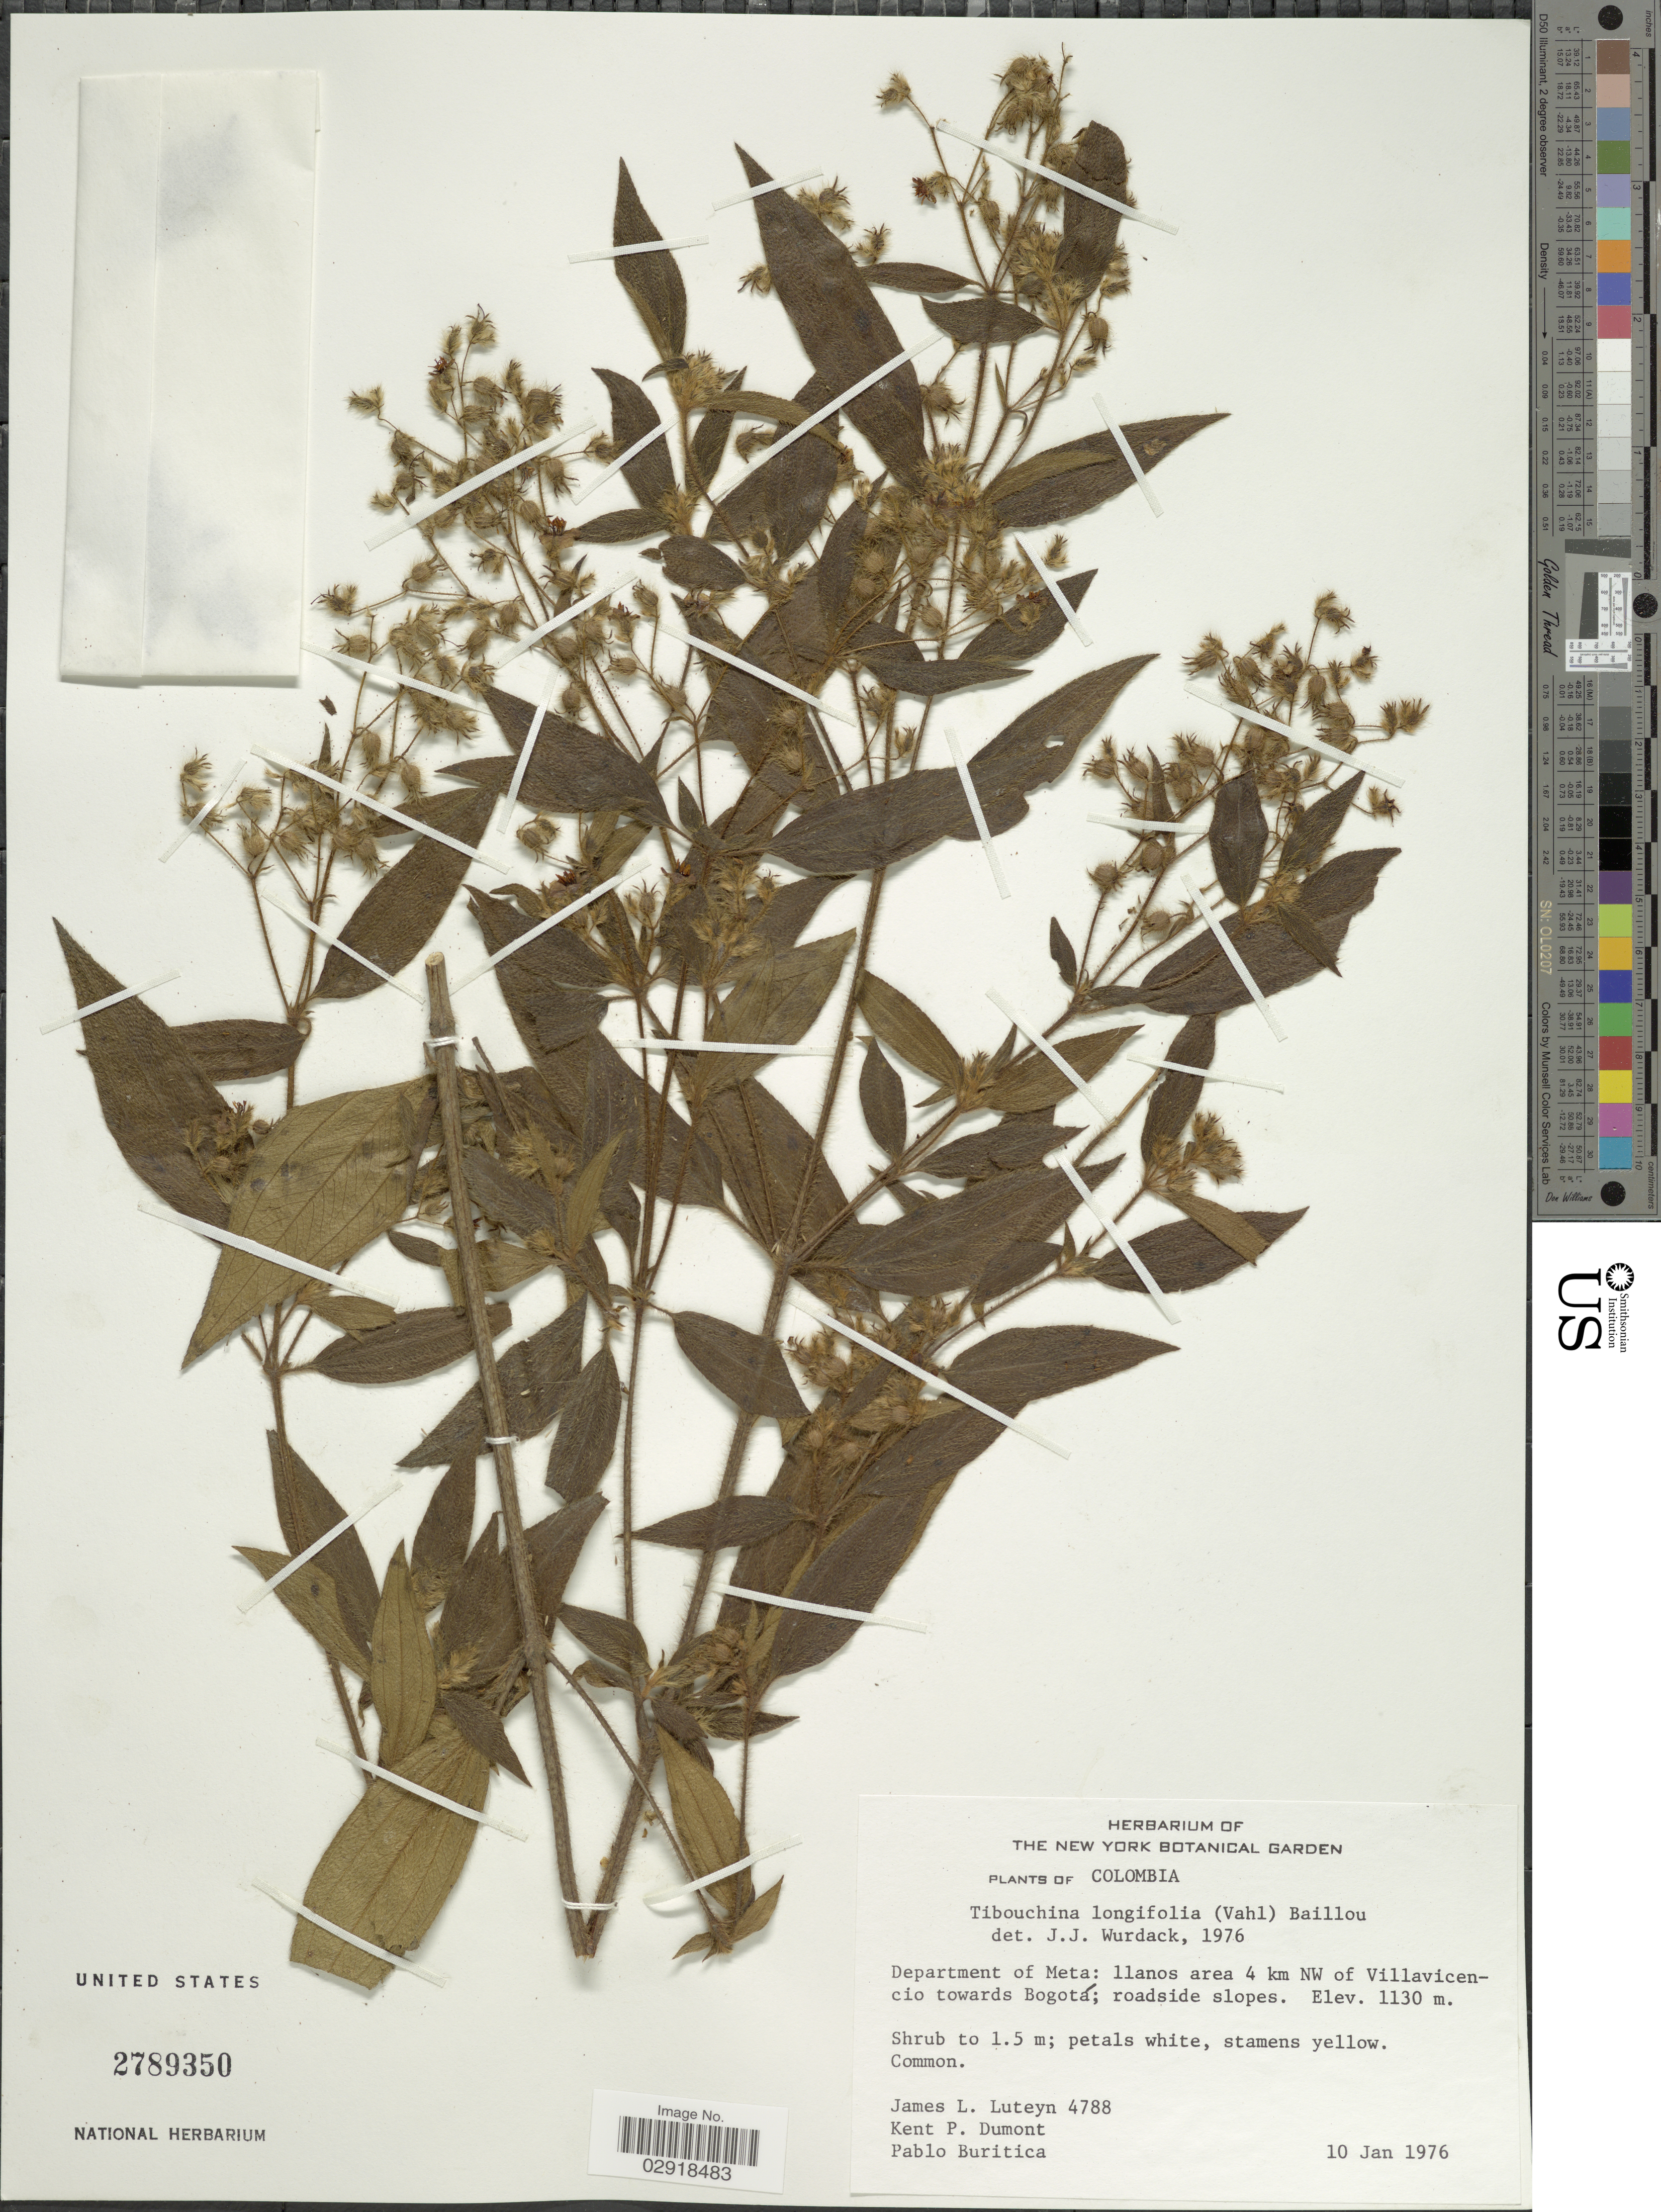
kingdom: Plantae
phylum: Tracheophyta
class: Magnoliopsida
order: Myrtales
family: Melastomataceae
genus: Chaetogastra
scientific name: Chaetogastra longifolia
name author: (Vahl) DC.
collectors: J. L. Luteyn, K. P. Dumont & P. Buritica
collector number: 4788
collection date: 1976-01-10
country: Colombia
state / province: Meta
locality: Department of Meta, llanos area 4 km NW of Villavicencio towards Bogotá.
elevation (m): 1130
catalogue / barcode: US 2789350